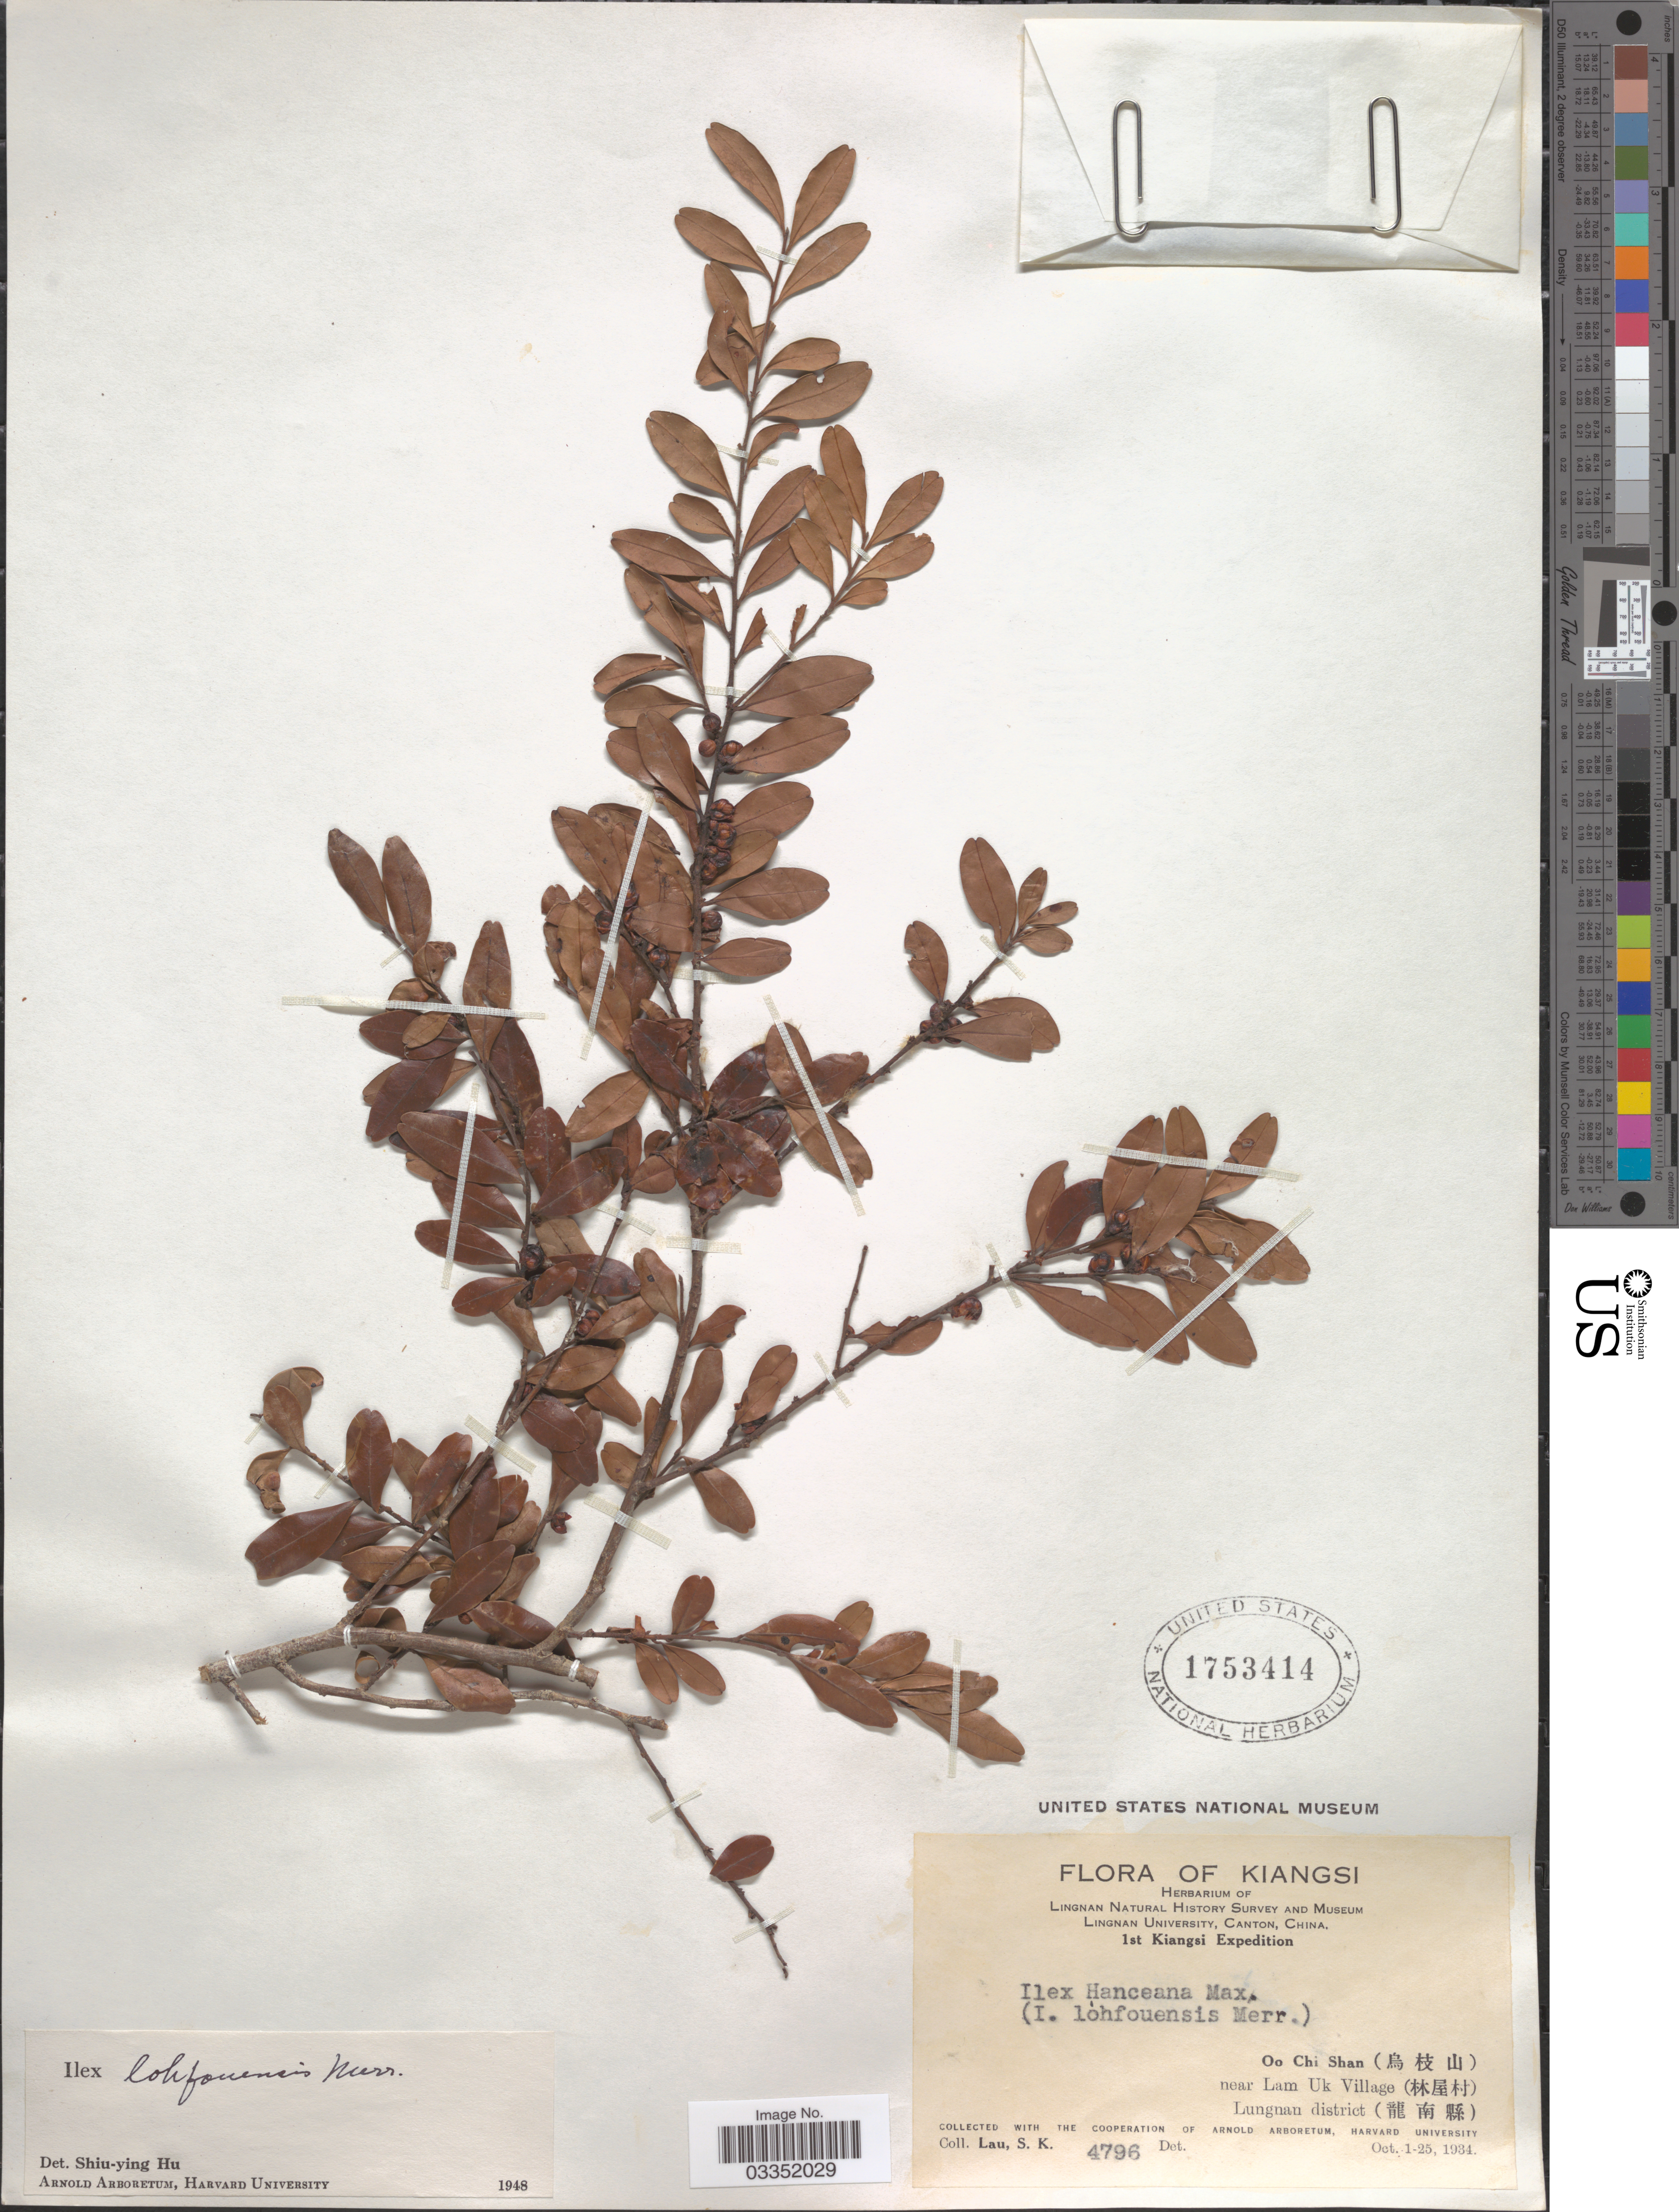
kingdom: Plantae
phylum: Tracheophyta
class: Magnoliopsida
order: Aquifoliales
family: Aquifoliaceae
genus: Ilex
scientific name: Ilex lohfauensis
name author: Merr.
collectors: S. K. Lau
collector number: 4796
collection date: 1934-10-01/1934-10-25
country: China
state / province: Jiangsu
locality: Kiangsi. Oo Chi Shan (X) near Lam Uk Village (X). Lungnan district (X).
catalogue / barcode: US 1753414